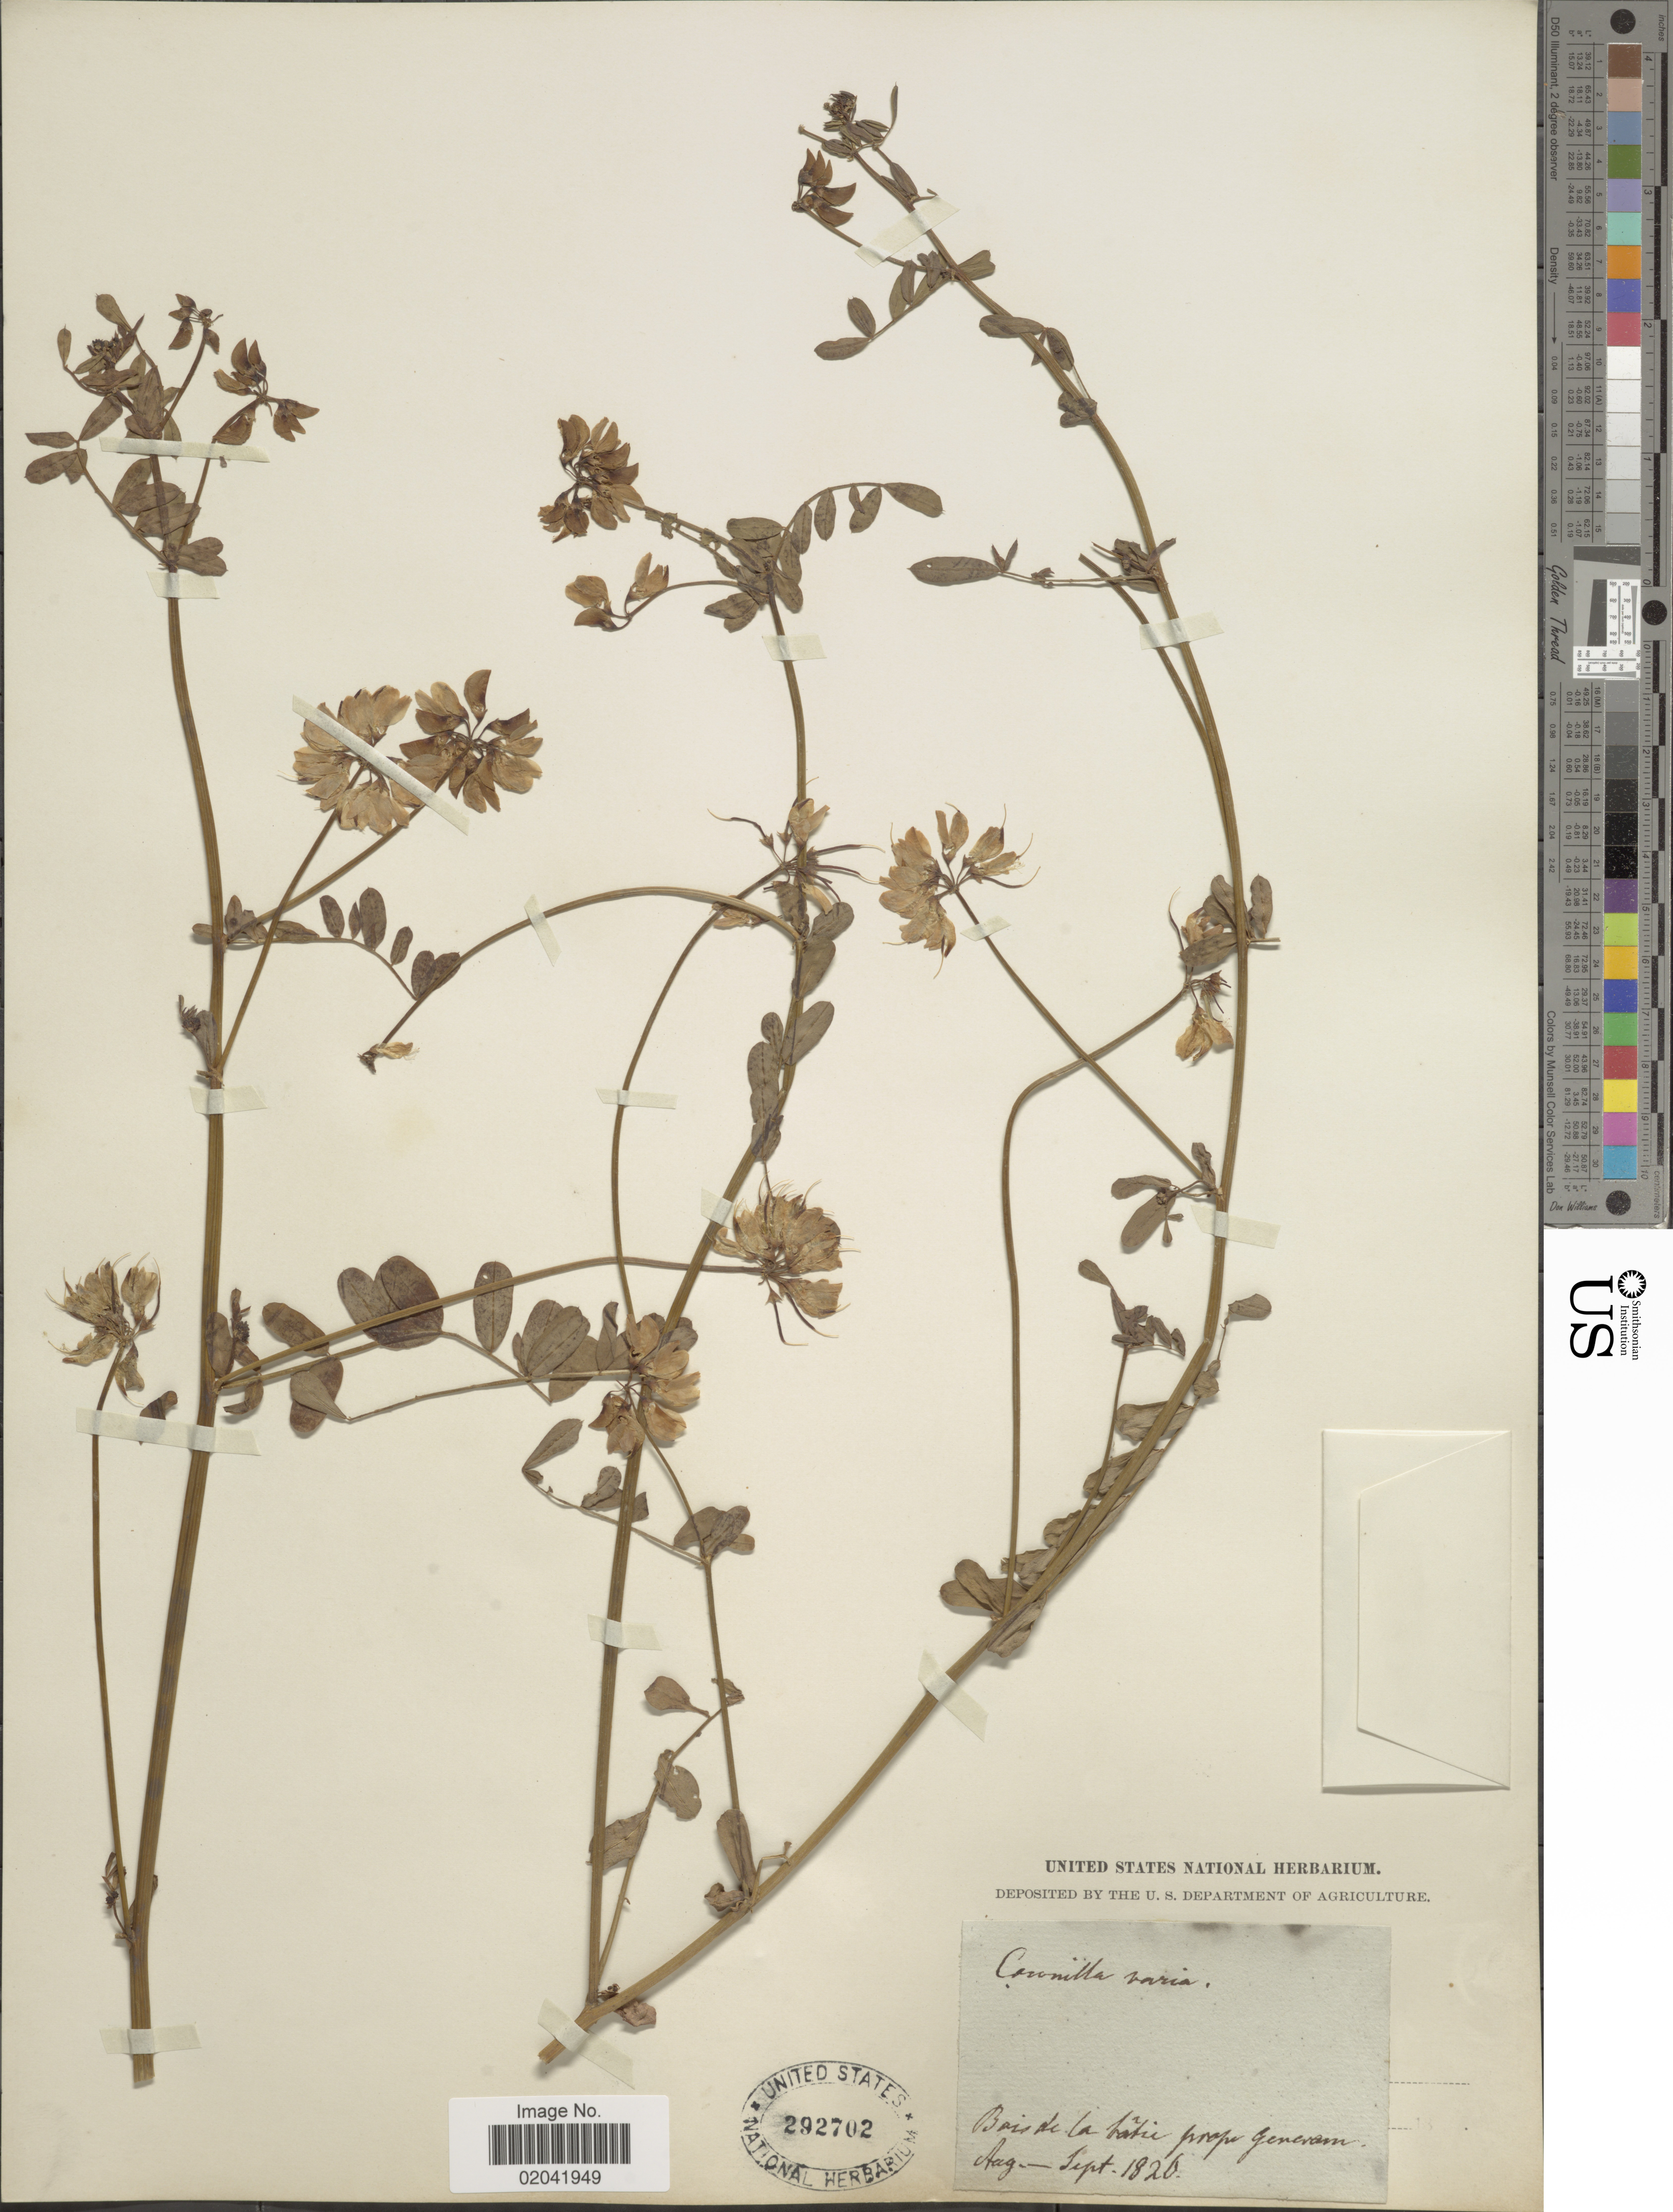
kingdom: Plantae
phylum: Tracheophyta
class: Magnoliopsida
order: Fabales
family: Fabaceae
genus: Coronilla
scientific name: Coronilla varia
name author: L.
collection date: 1826-08/1826-09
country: Switzerland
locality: Bois de la bâtie prope Genevam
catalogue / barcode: US 292702